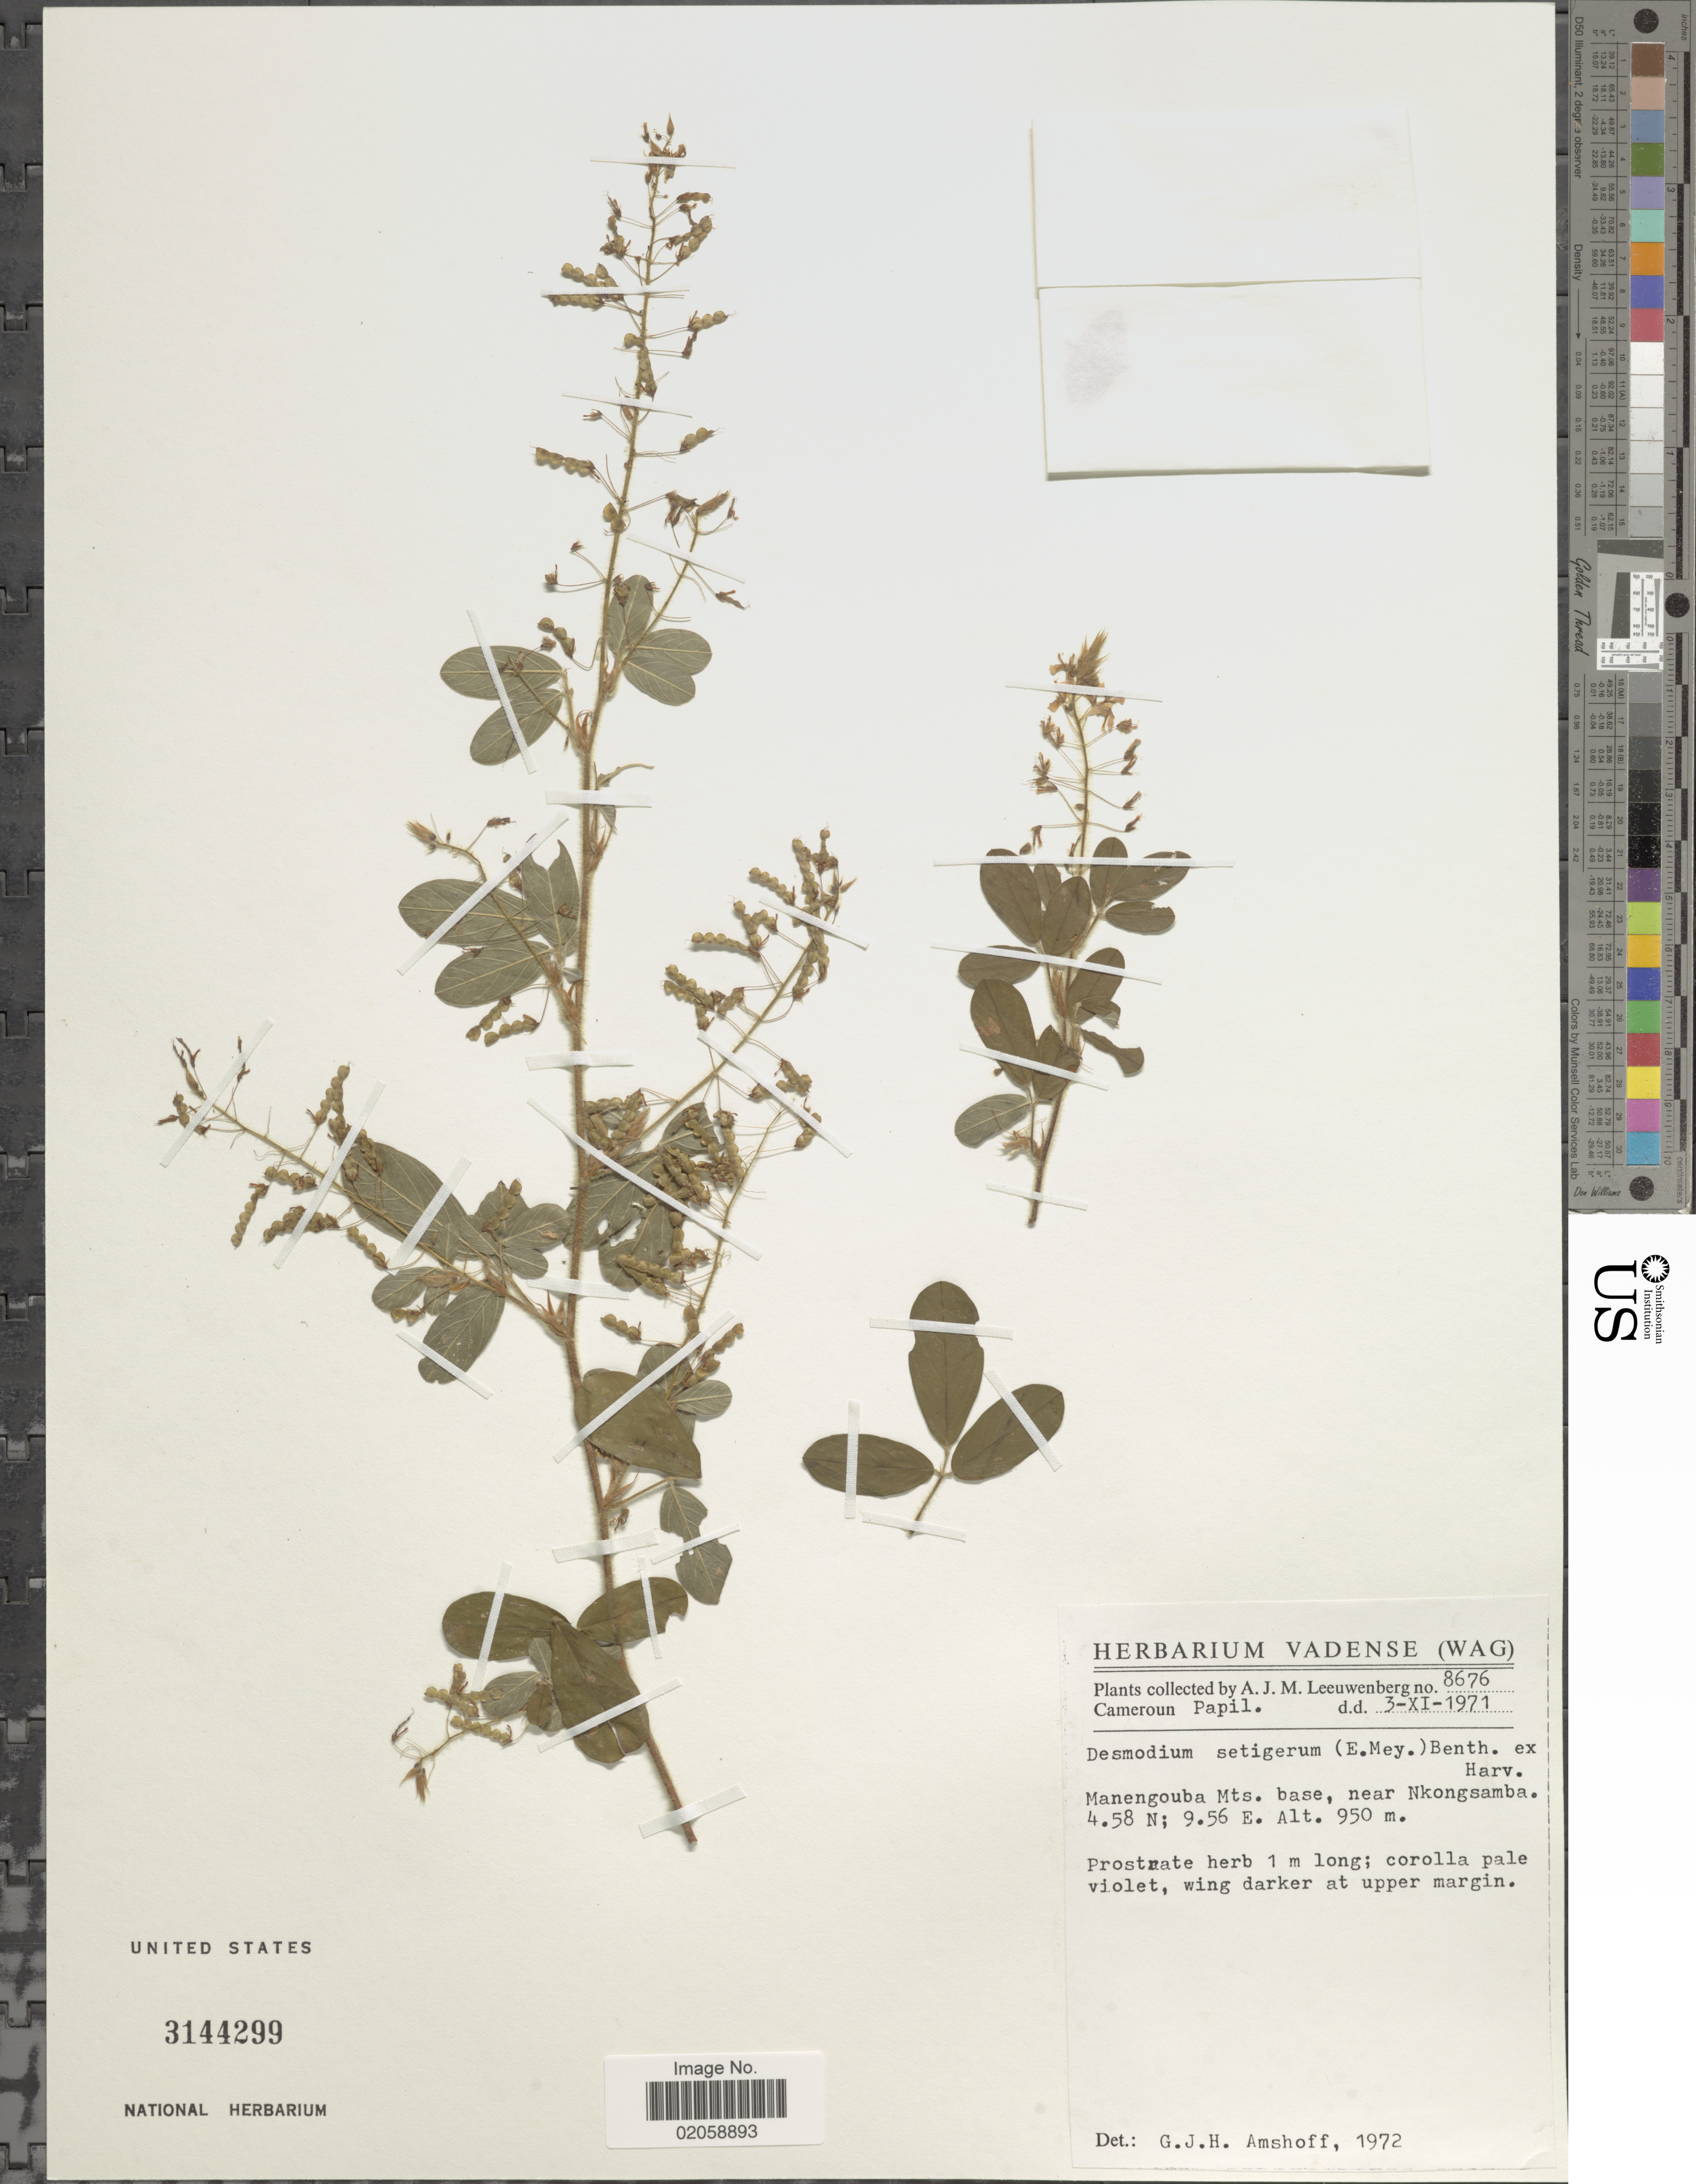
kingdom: Plantae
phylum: Tracheophyta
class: Magnoliopsida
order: Fabales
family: Fabaceae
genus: Grona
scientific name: Grona setigera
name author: (E. Mey.) H. Ohashi & K. Ohashi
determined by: Strong, Mark T., (BOT), Smithsonian Institution - National Museum of Natural History (UNITED STATES)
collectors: A. J. M. Leeuwenberg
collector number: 8676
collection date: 1971-11-03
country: Cameroon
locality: Manengouba Mts. base, near Nkongsamba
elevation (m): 950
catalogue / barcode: US 3144299